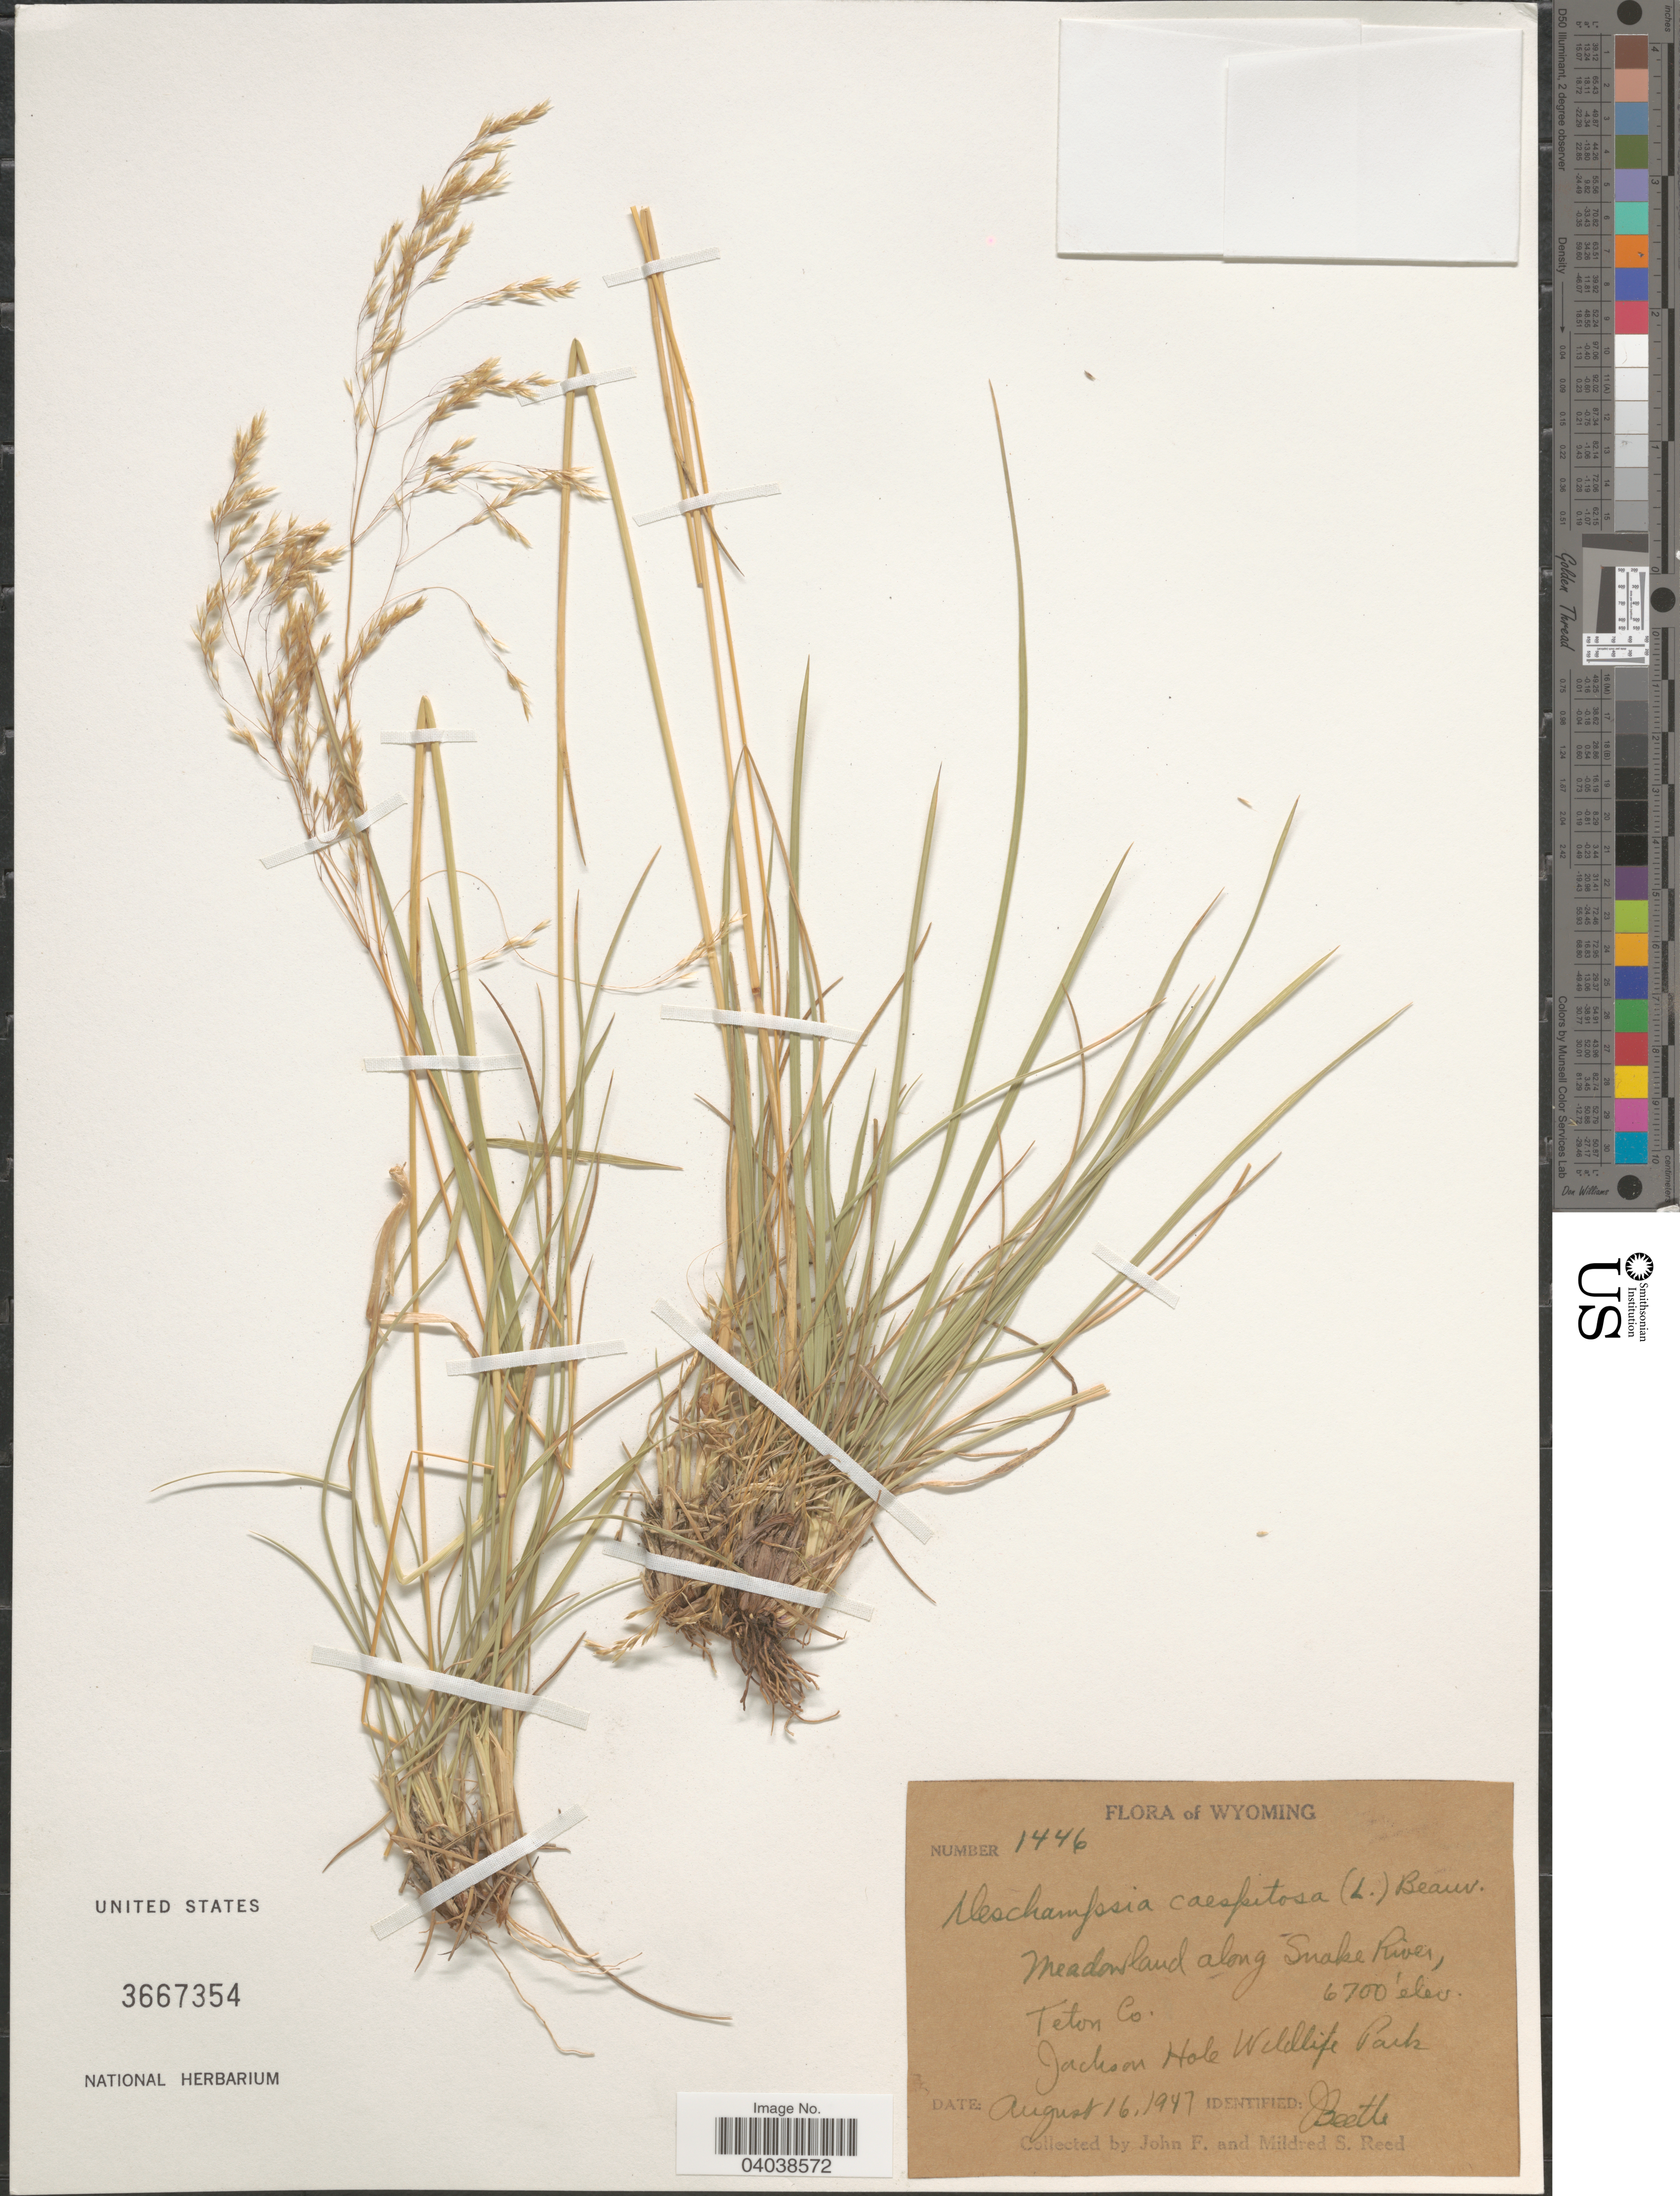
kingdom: Plantae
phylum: Tracheophyta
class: Liliopsida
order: Poales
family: Poaceae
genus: Deschampsia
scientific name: Deschampsia cespitosa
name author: (L.) P. Beauv.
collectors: J. Reed & M. Reed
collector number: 1446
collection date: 1947-08-16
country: United States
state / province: Wyoming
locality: Meadowland along Snake River. Teton Co. Jackson Hot Wildlife Park.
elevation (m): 2042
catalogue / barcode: US 3667354